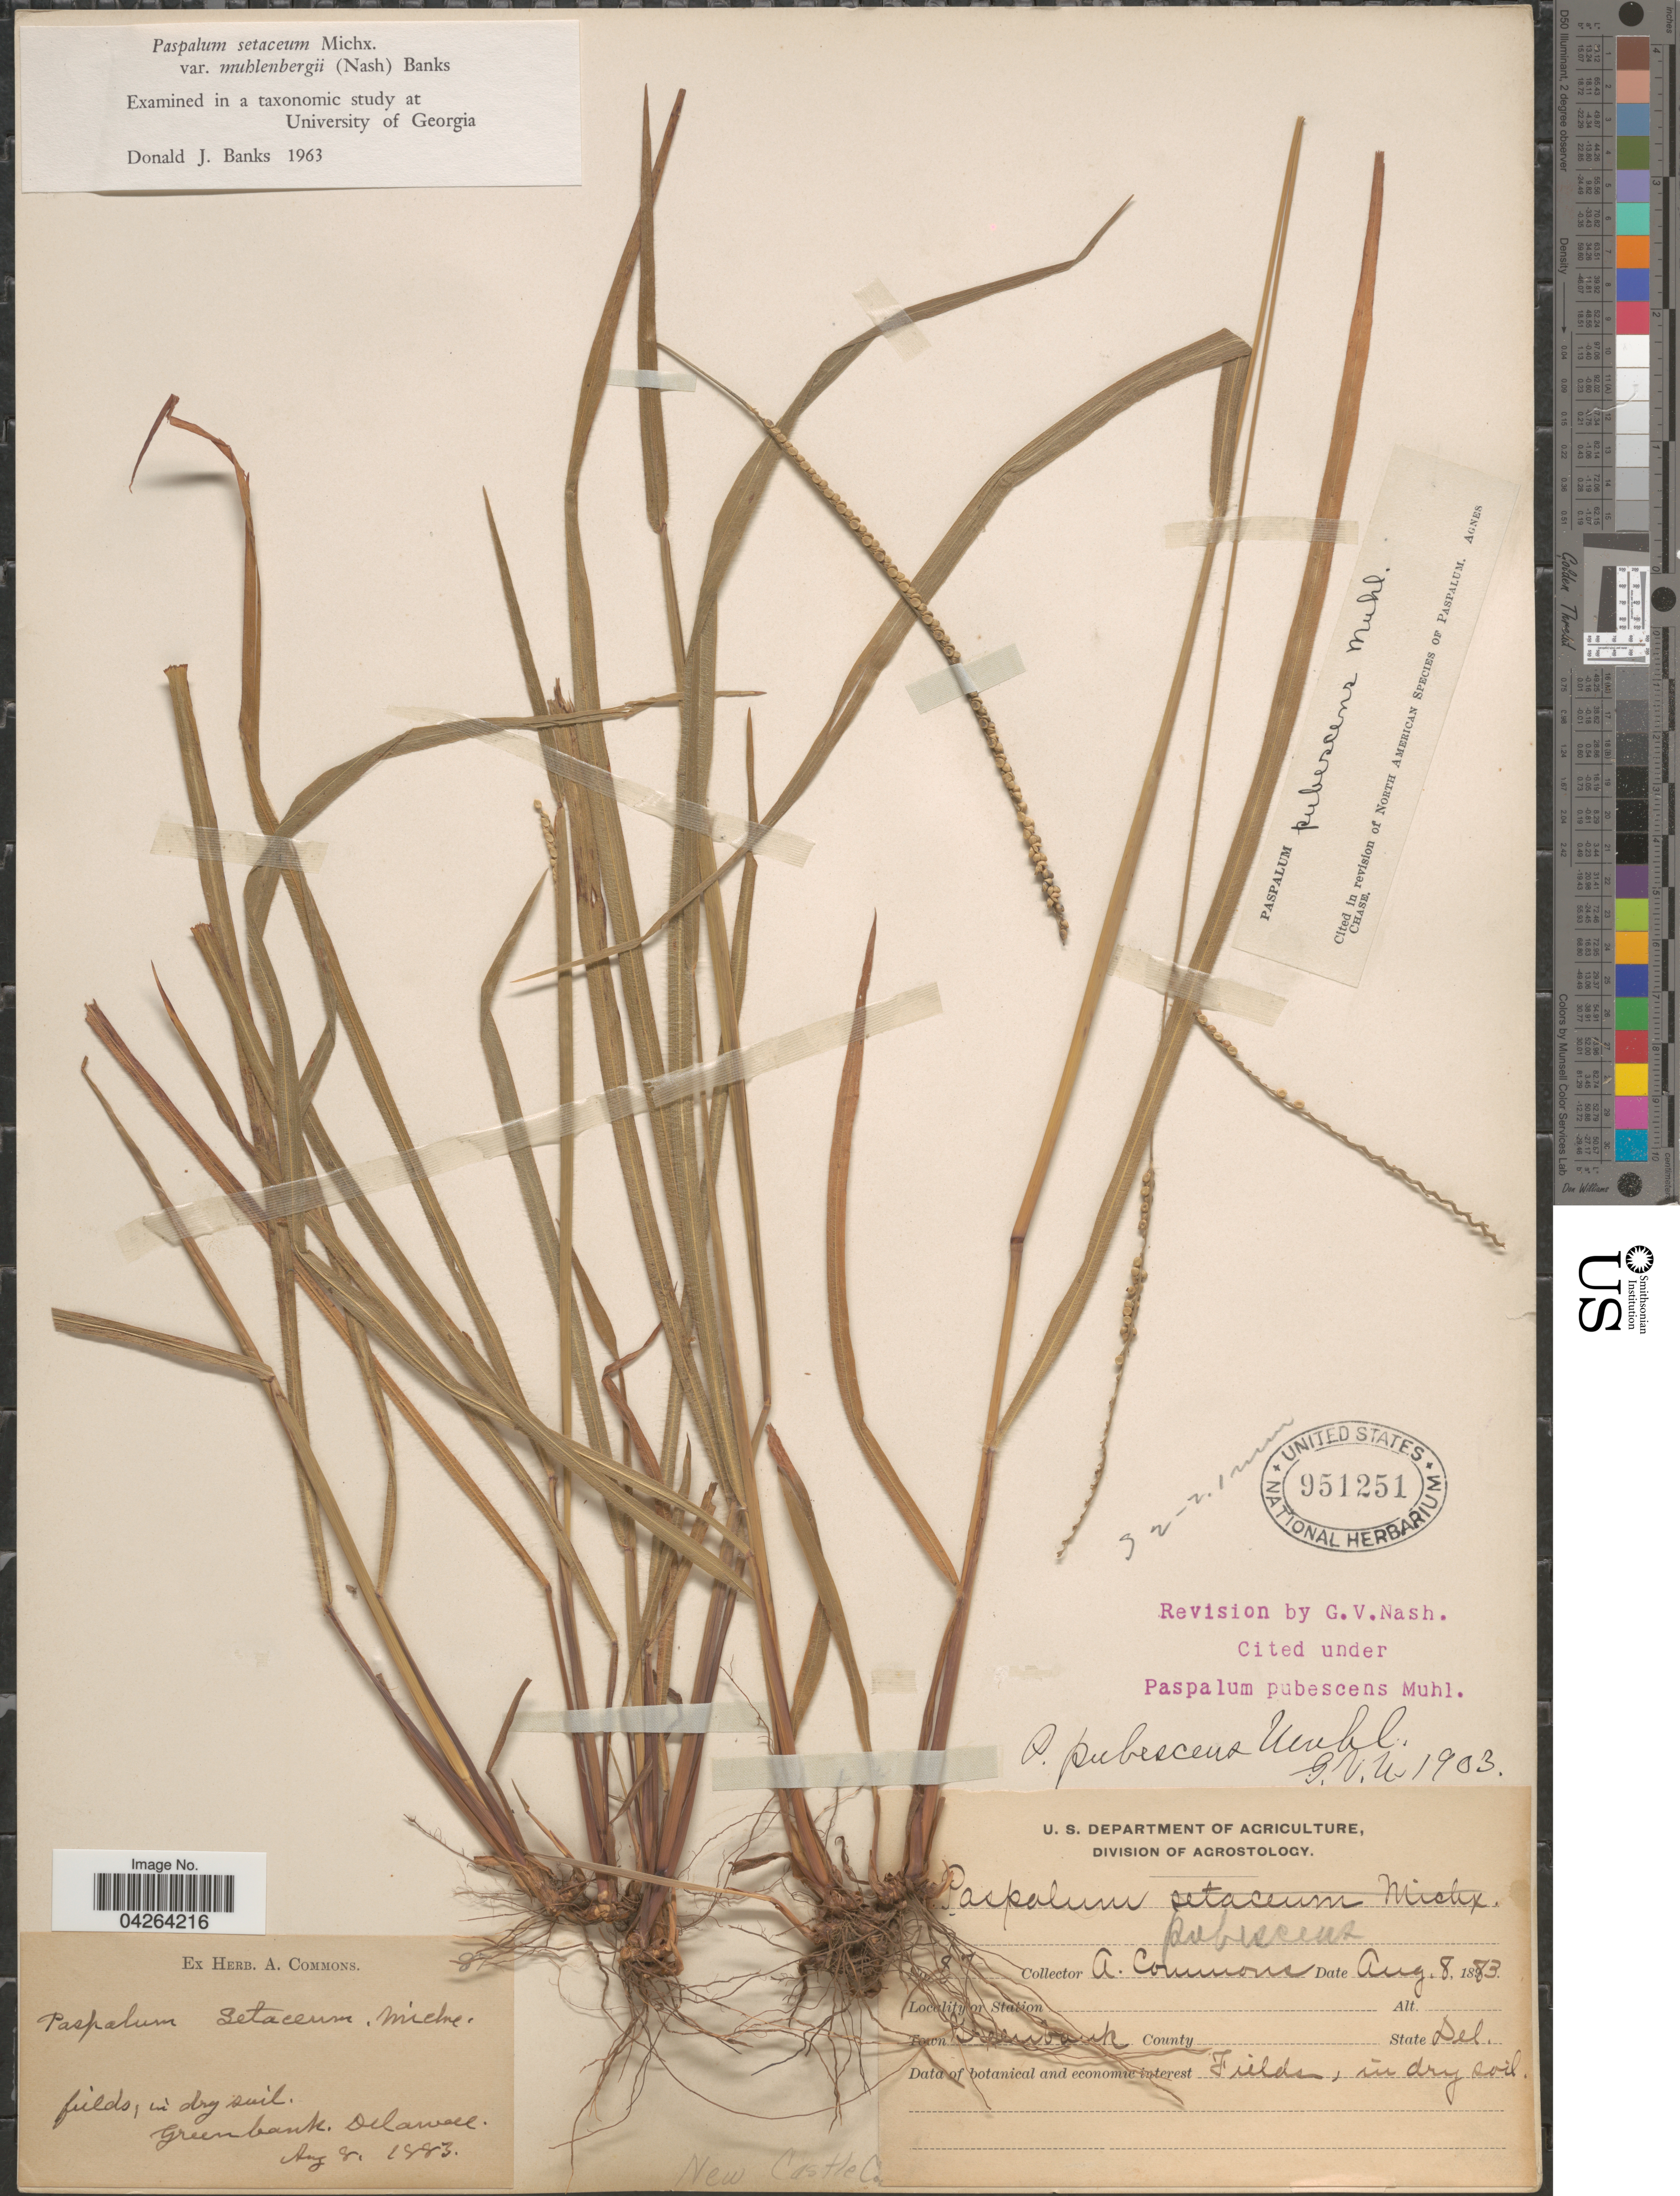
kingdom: Plantae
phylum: Tracheophyta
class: Liliopsida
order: Poales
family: Poaceae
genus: Paspalum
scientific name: Paspalum setaceum var. muhlenbergii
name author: (Nash) D.J. Banks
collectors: A. Commons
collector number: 87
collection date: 1883-08-08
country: United States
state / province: Delaware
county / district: New Castle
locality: Town Greenbank. New Castle Co.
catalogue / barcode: US 951251